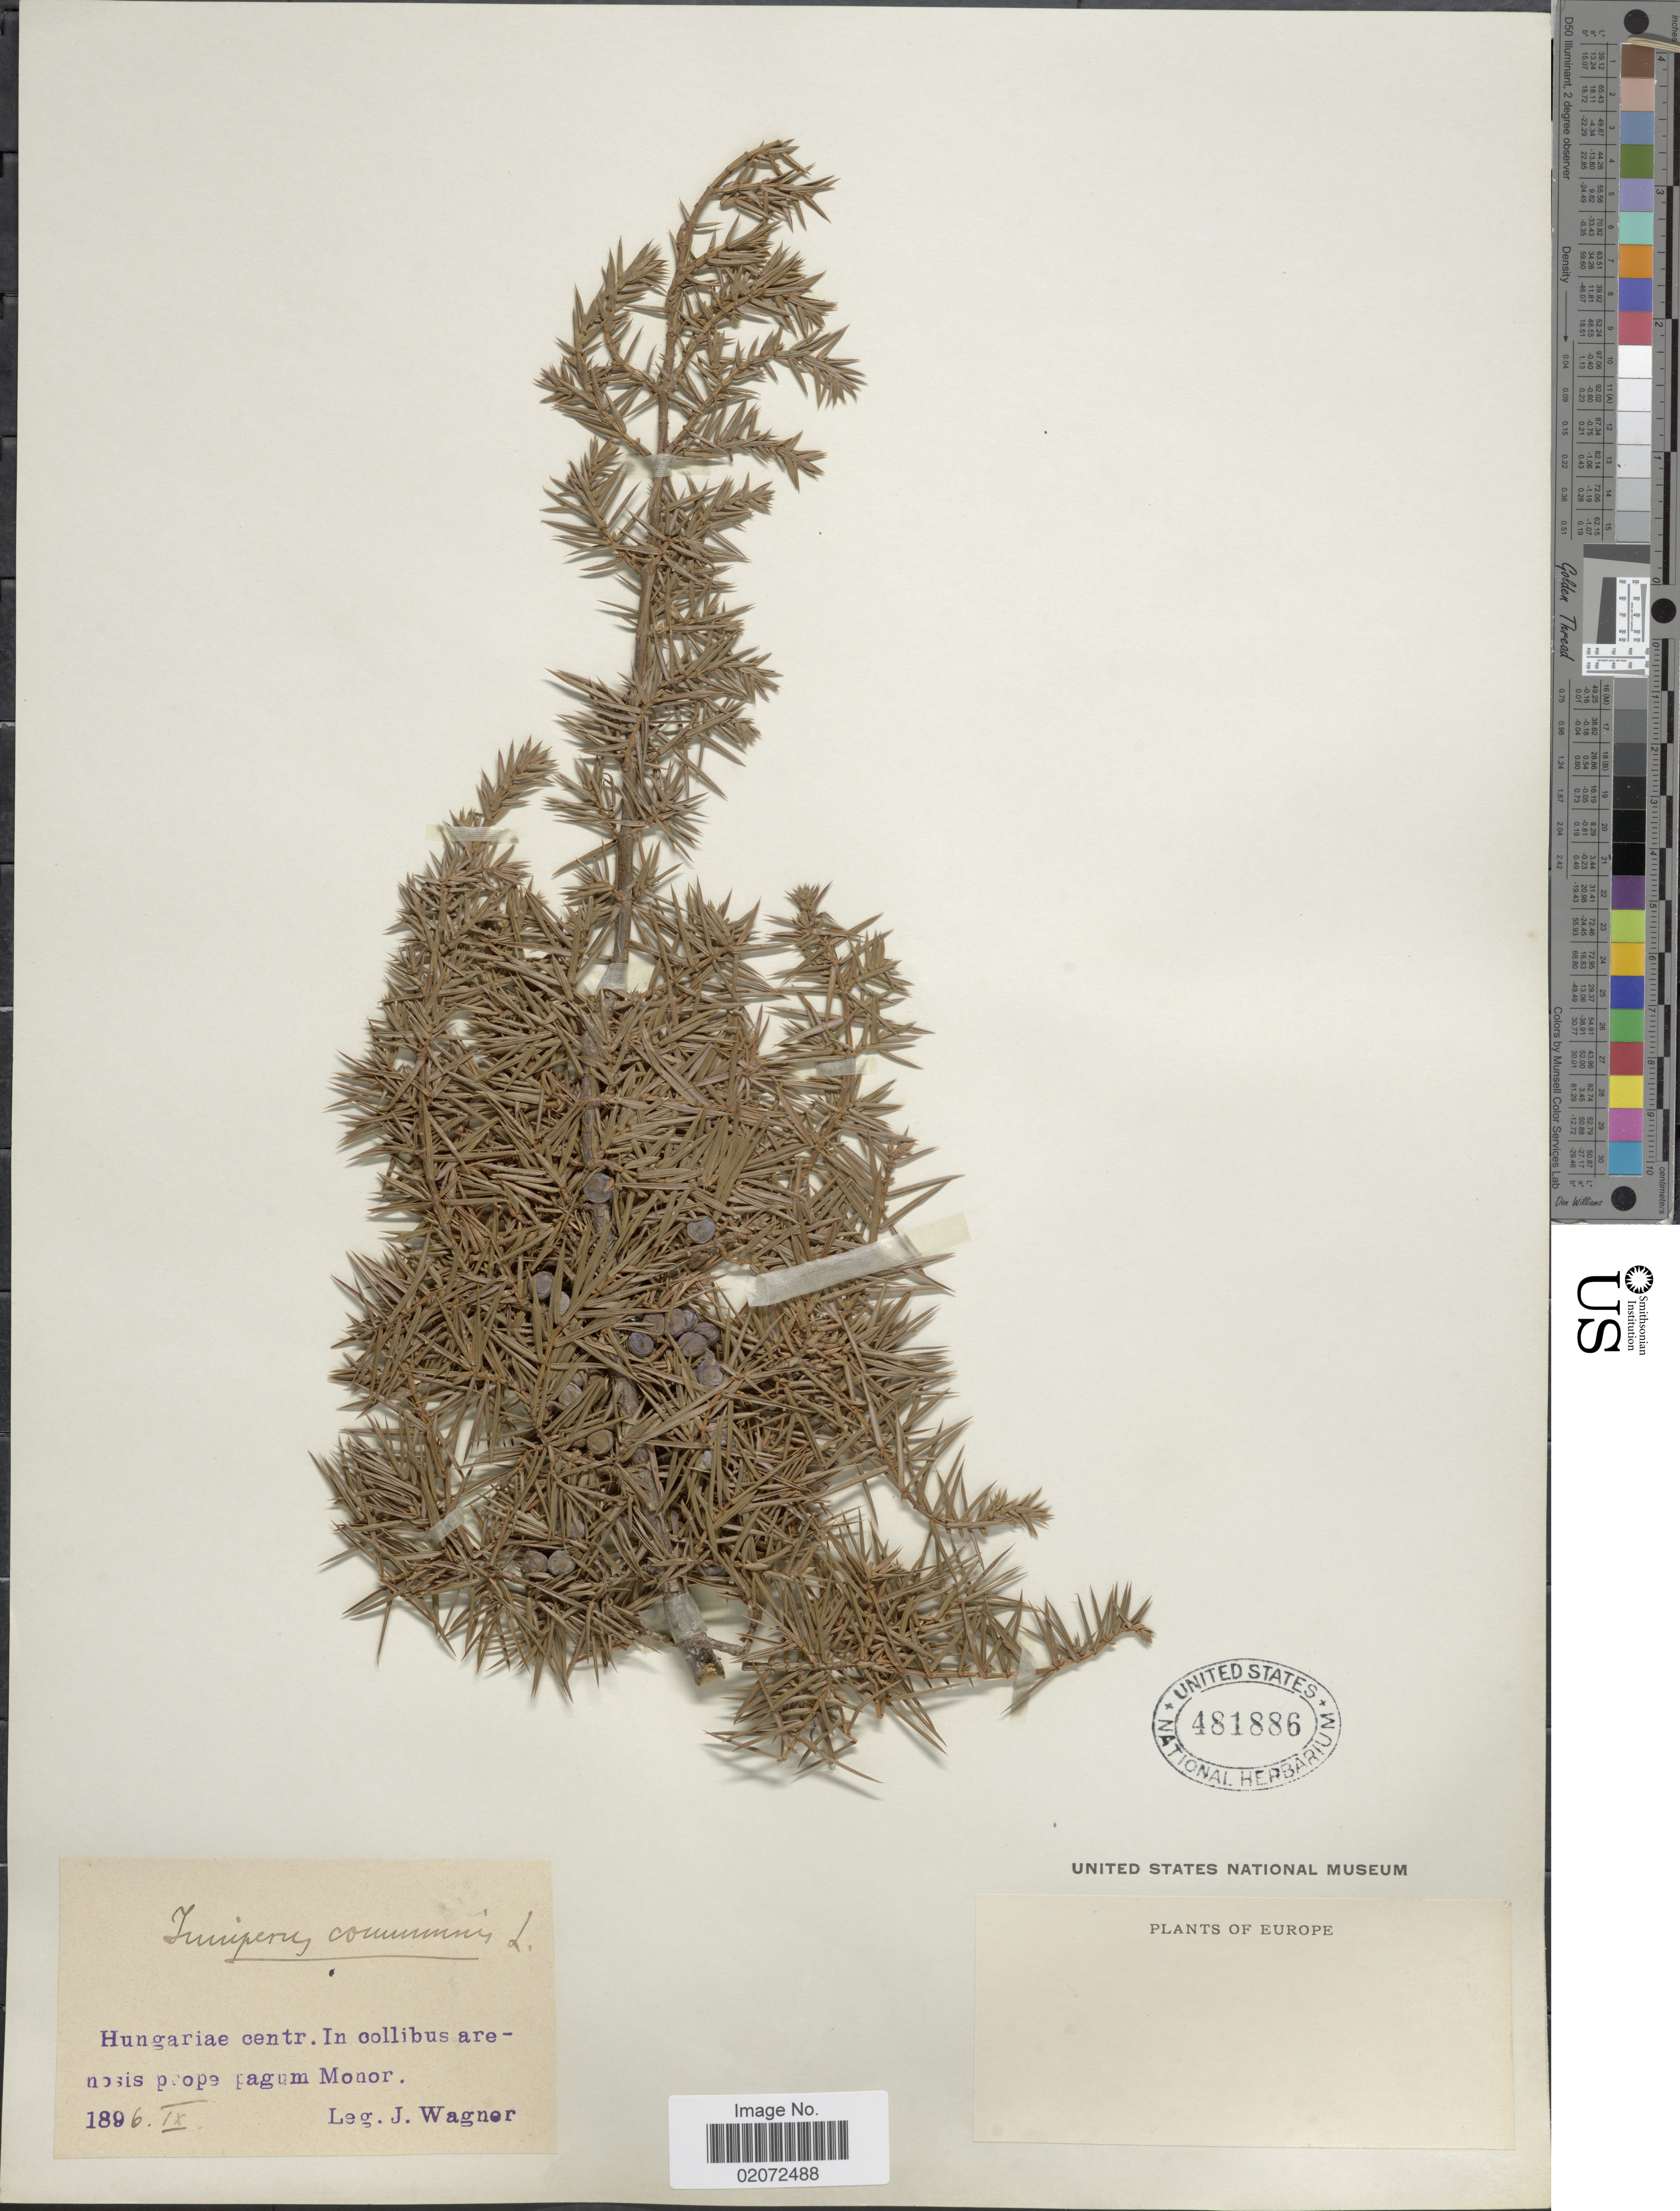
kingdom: Plantae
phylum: Tracheophyta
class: Pinopsida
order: Pinales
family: Cupressaceae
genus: Juniperus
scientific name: Juniperus communis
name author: L.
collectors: J. Wagner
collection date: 1896-09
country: Hungary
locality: Hungariae centr. In collibus arenosis prope pagum Monor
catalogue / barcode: US 481886